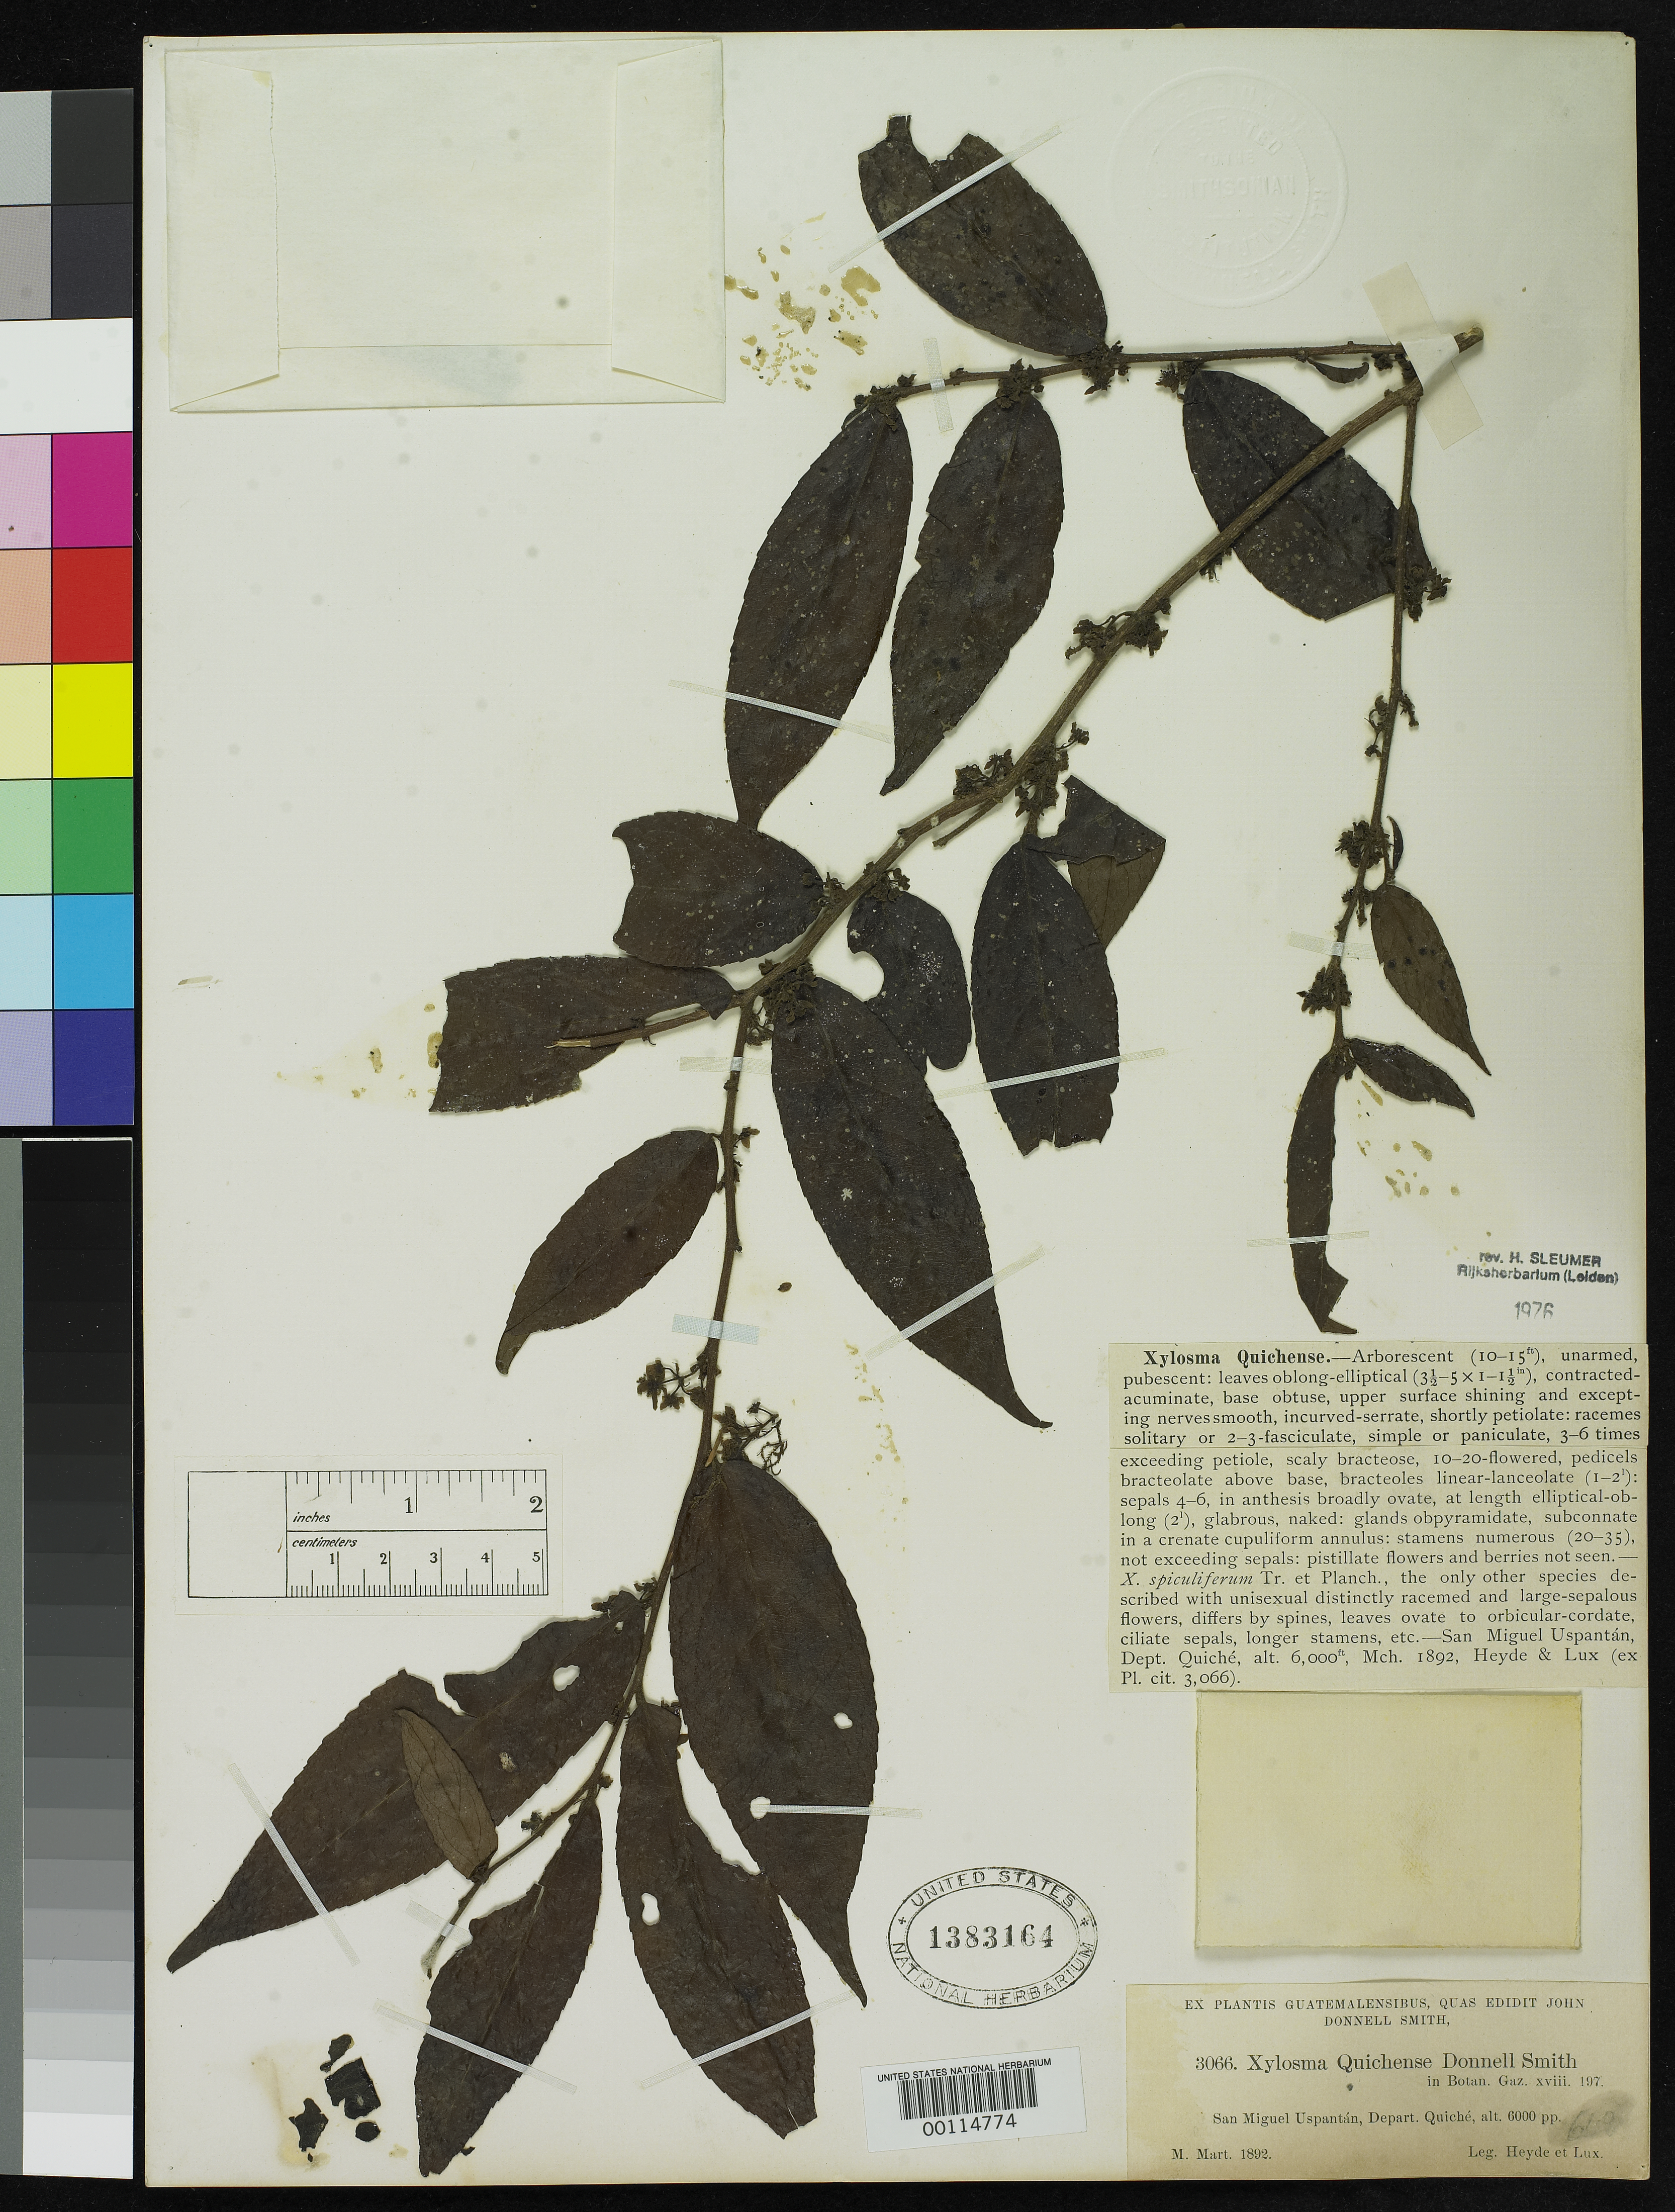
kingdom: Plantae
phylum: Tracheophyta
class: Magnoliopsida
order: Malpighiales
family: Salicaceae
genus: Xylosma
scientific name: Xylosma quichensis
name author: Donn. Sm.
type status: Holotype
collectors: E. T. Heyde & E. Lux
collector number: J.D.S. 3066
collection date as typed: Mar 1892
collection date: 1892-03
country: Guatemala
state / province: El Quiché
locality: San Miguel Uspantán.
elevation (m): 1829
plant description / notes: This sheet (USNH 1383164) ex John Donnell Smith herbarium, almost certainly the holotype.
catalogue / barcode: US 1383164